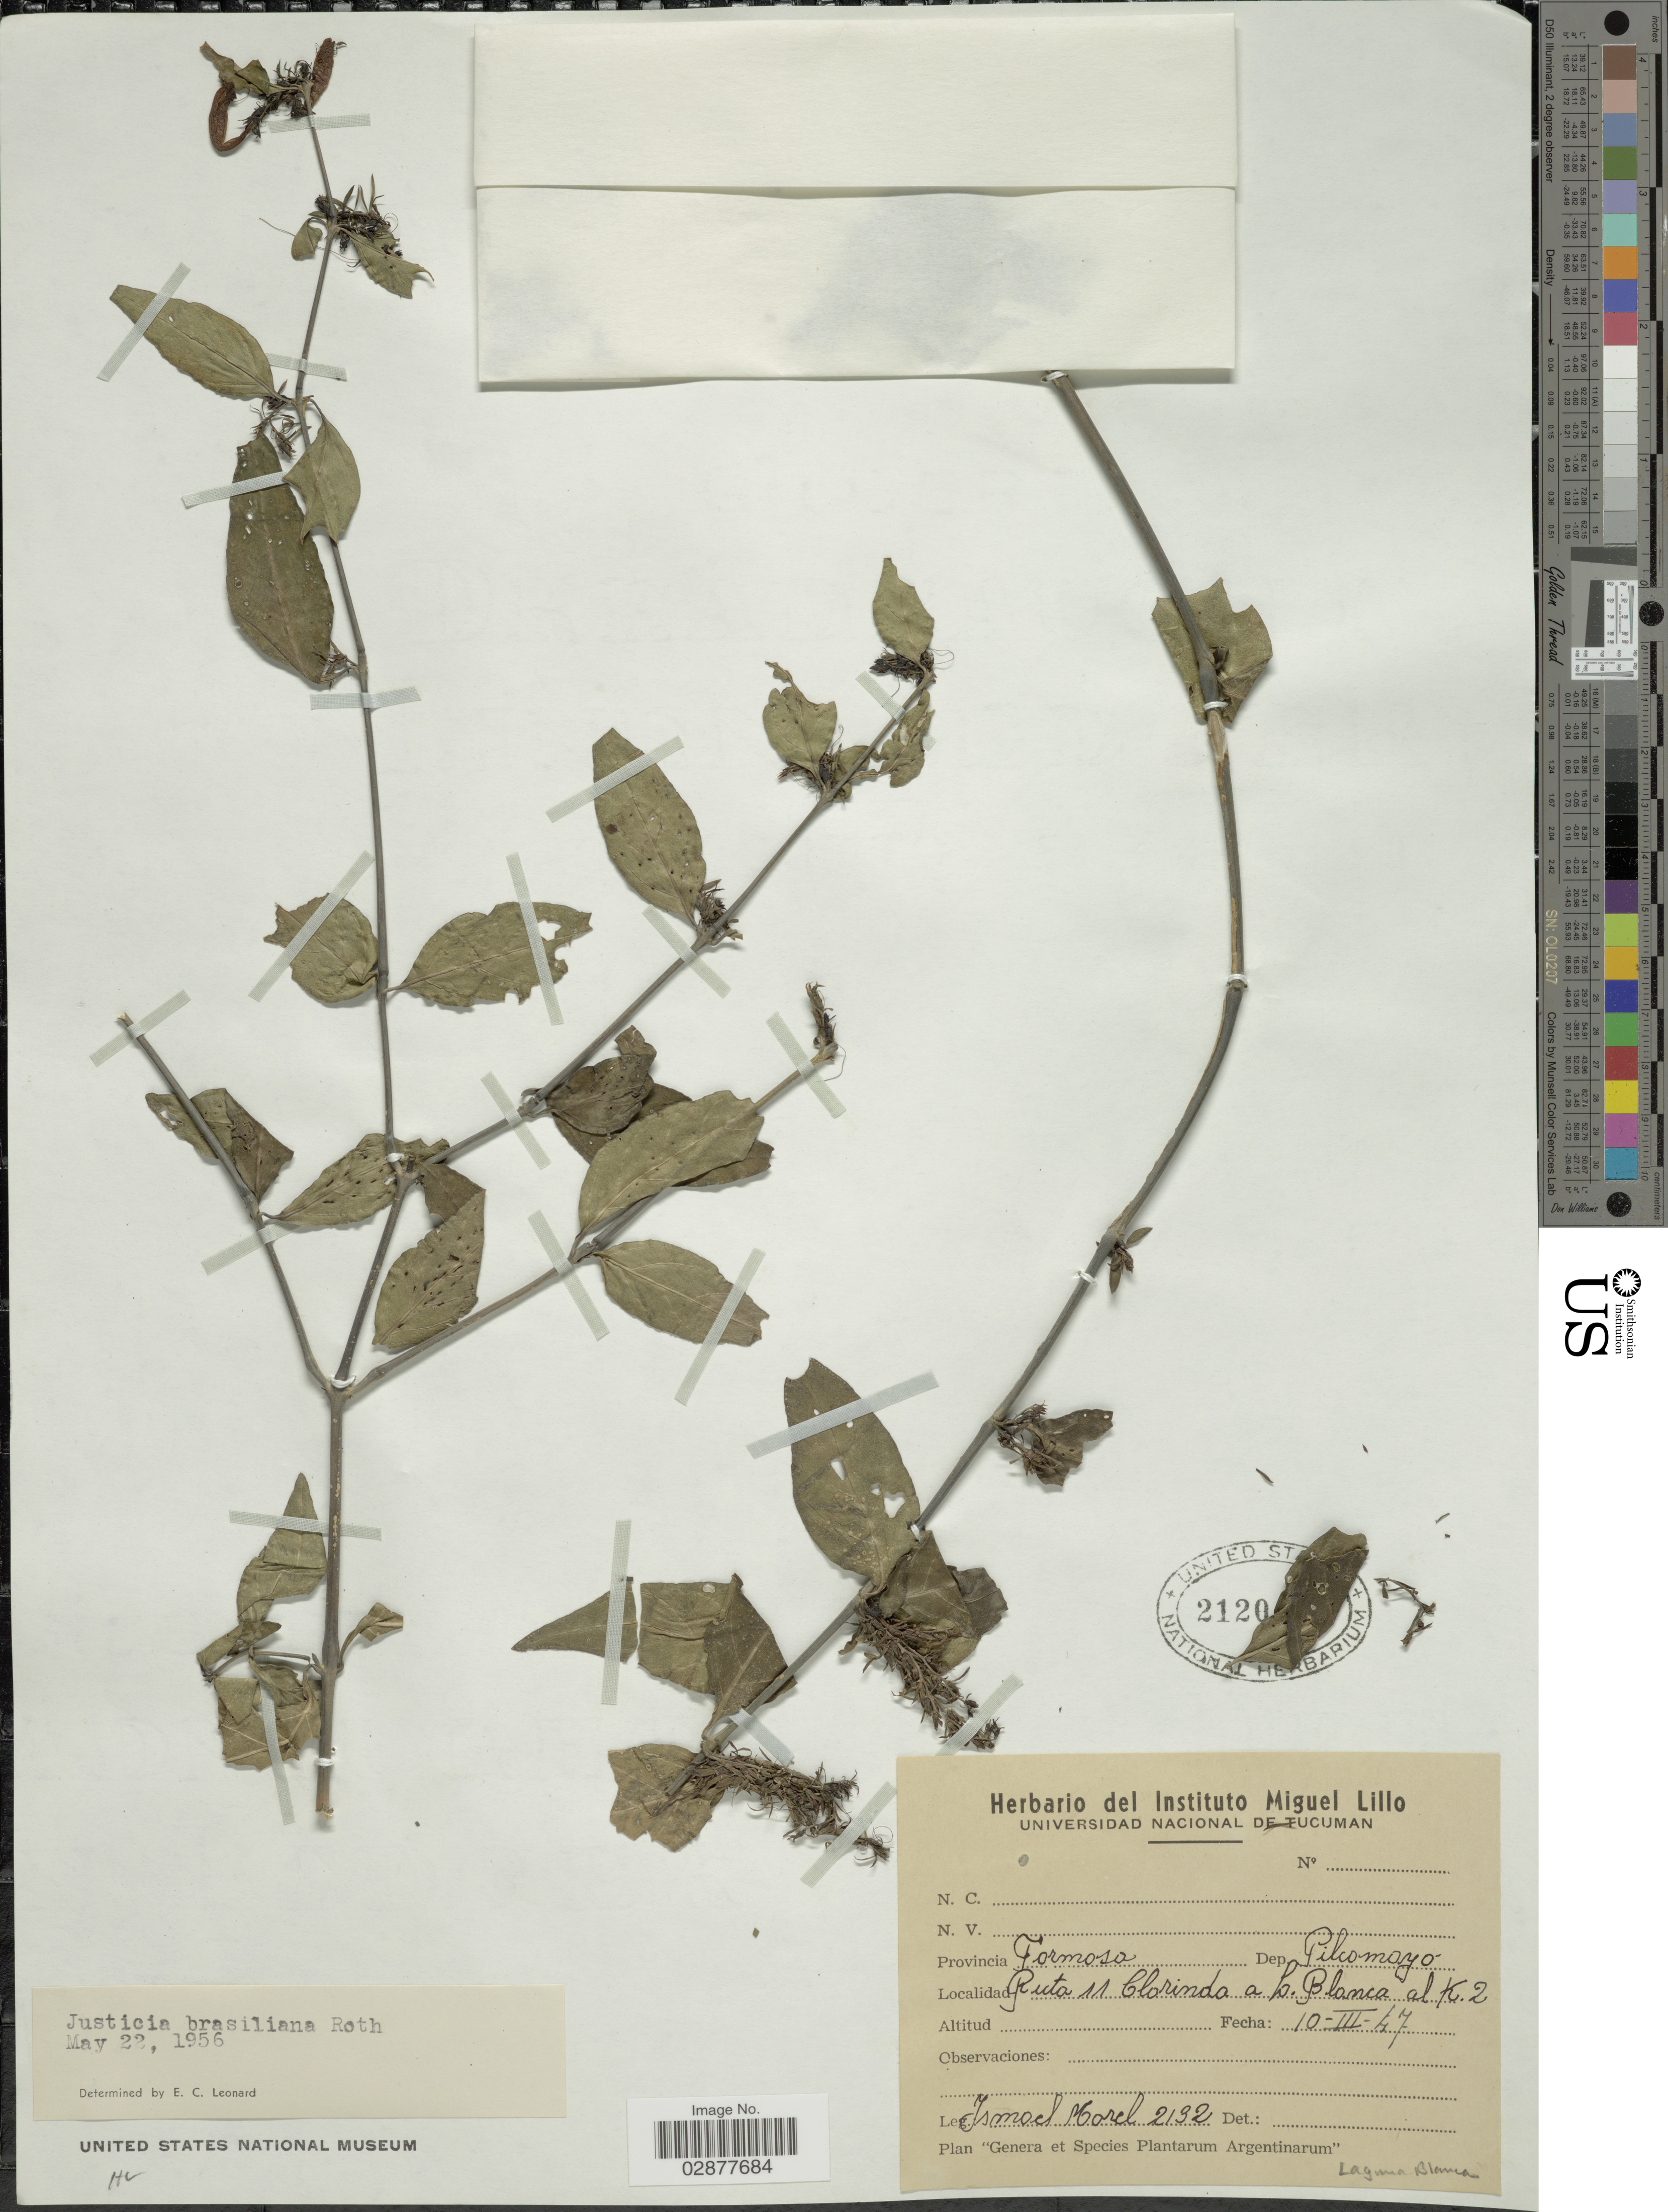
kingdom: Plantae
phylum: Tracheophyta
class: Magnoliopsida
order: Lamiales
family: Acanthaceae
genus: Justicia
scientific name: Justicia brasiliana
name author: Roth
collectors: I. Morel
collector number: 2132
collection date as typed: Transcribed d/m/y: 10/3/47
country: Argentina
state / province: Formosa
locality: Dep. Pilcomayo. Ruta 11 Clorinda a La Blanca al K.2